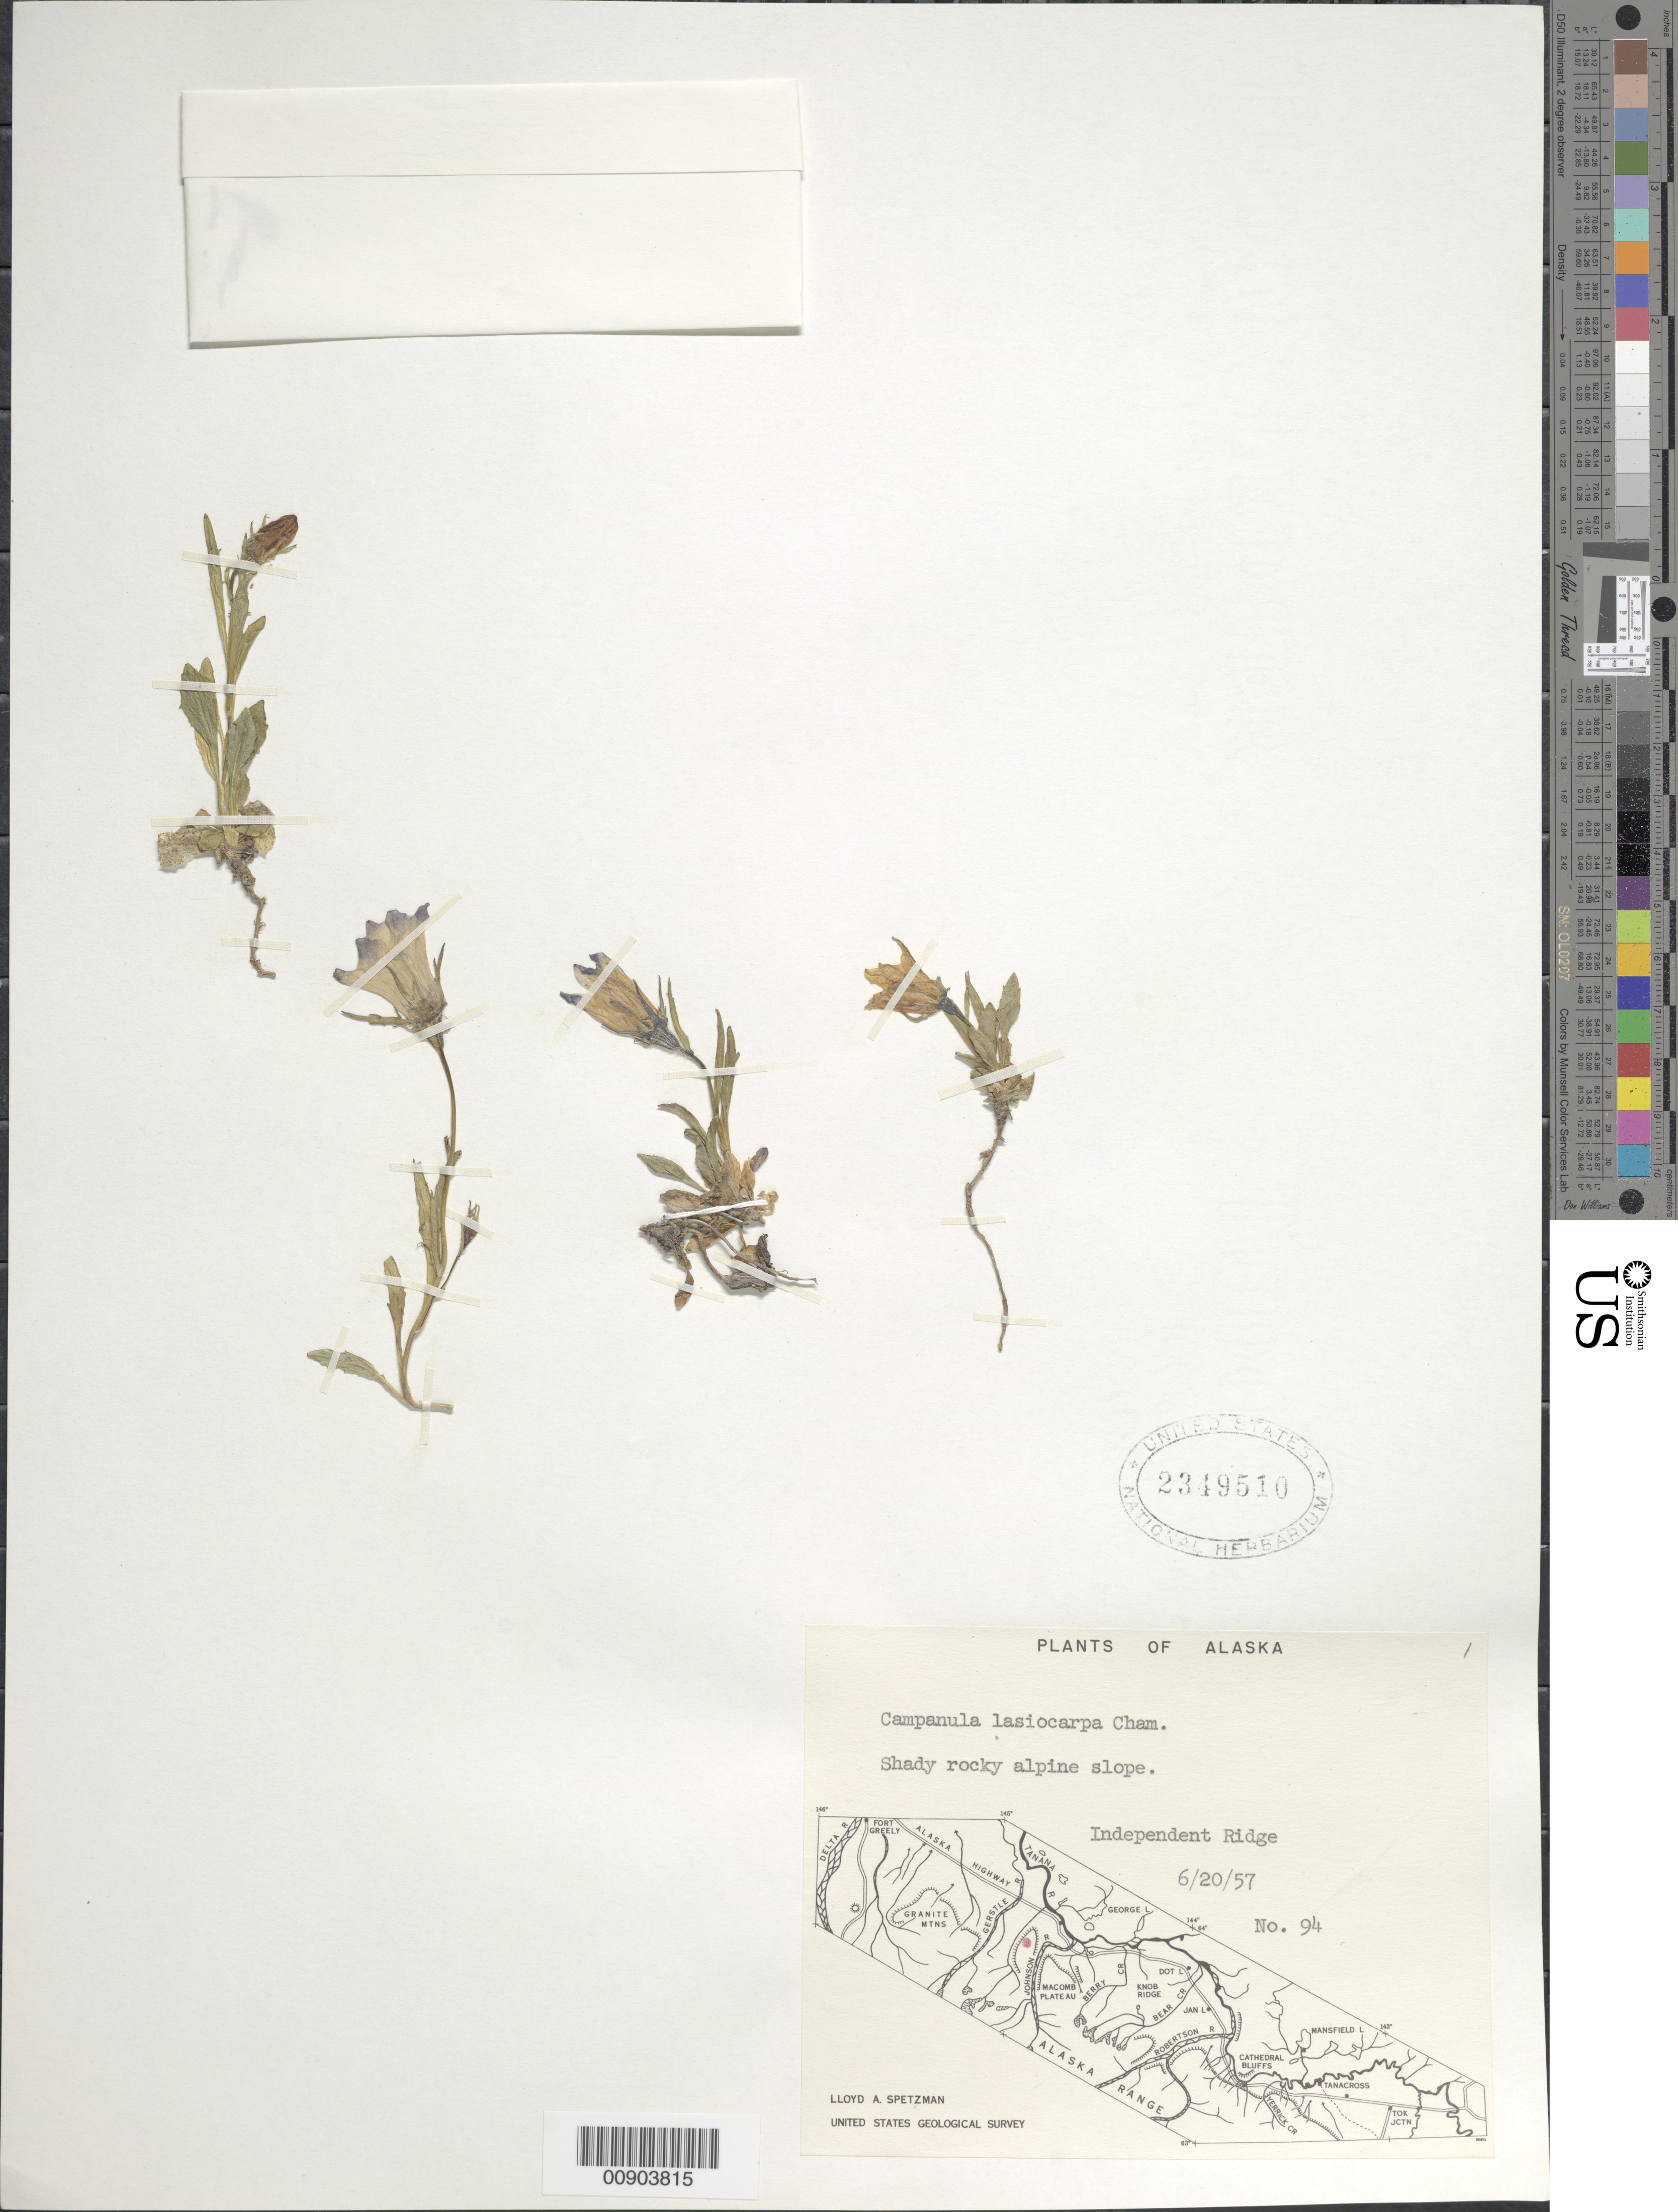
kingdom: Plantae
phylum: Tracheophyta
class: Magnoliopsida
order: Asterales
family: Campanulaceae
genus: Campanula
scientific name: Campanula lasiocarpa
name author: Cham.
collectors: L. Spetzman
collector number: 94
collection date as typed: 20 Jun 1957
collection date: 1957-06-20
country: United States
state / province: Alaska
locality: Independant Ridge.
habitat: Shady rocky alpine slope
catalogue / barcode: US 2349510